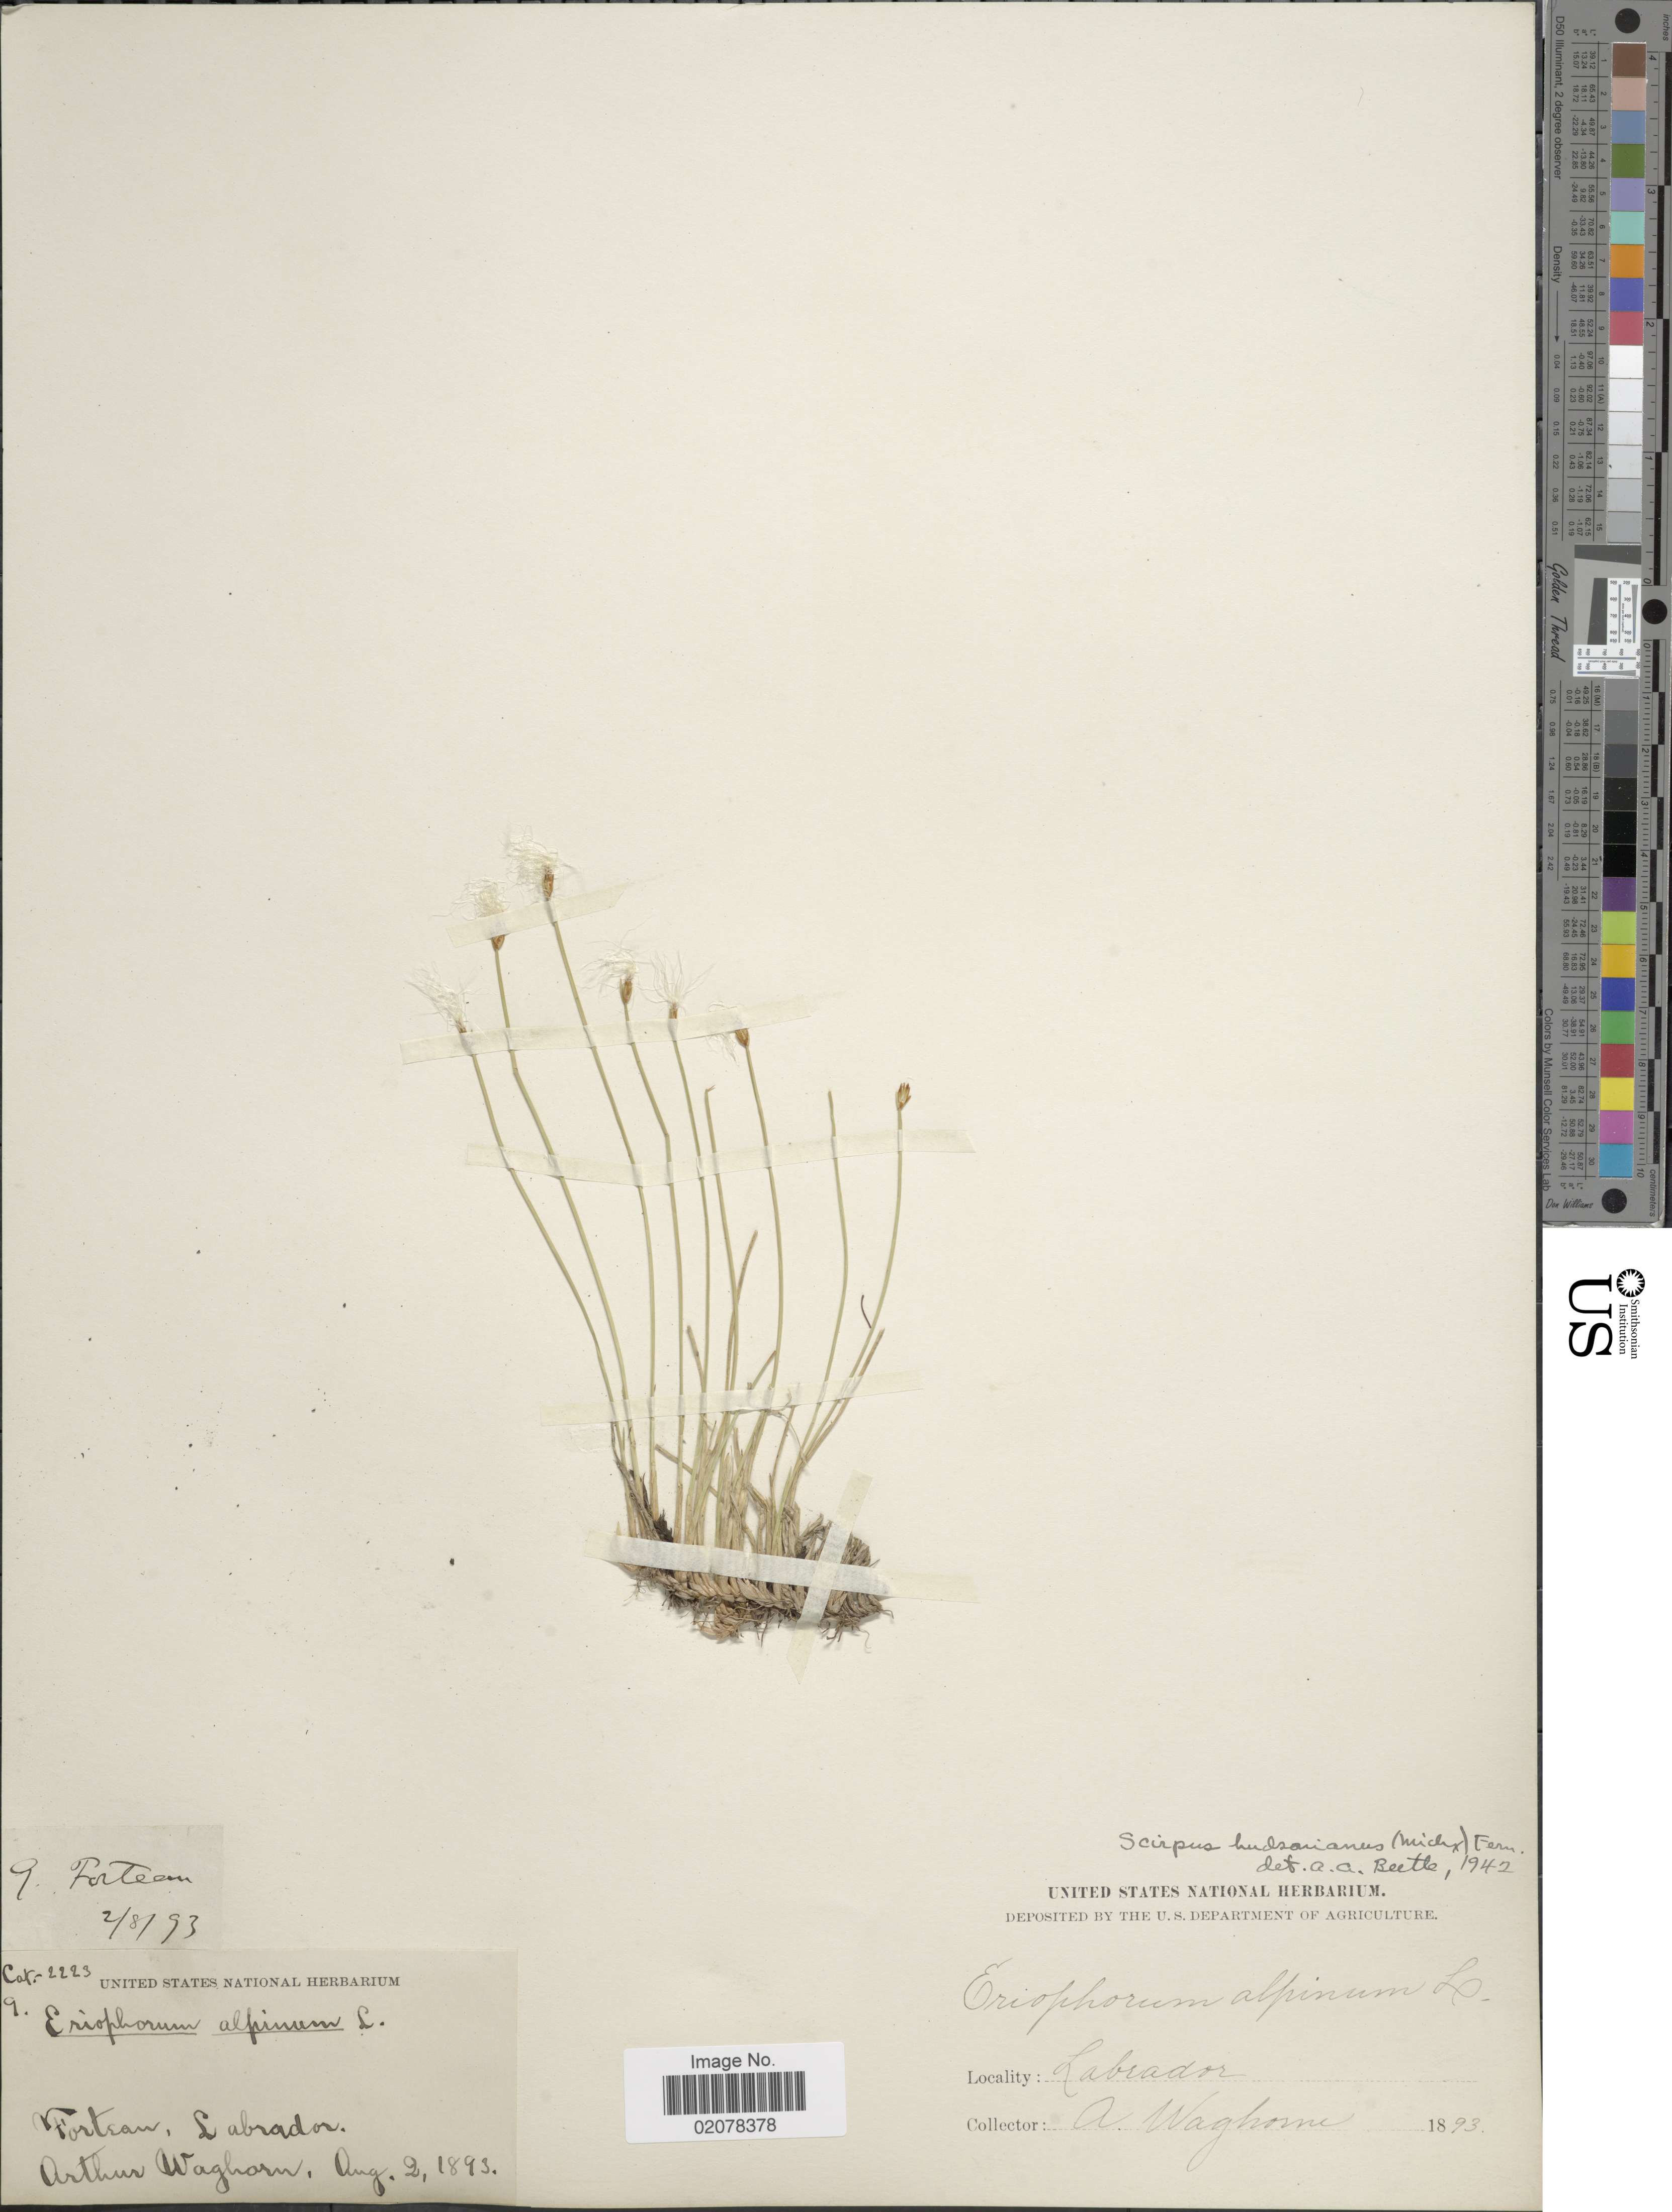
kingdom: Plantae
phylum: Tracheophyta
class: Liliopsida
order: Poales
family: Cyperaceae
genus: Trichophorum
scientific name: Trichophorum alpinum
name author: (L.) Pers.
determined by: Strong, M. T., (US), Smithsonian Institution - National Museum of Natural History (UNITED STATES)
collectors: A. Waghorne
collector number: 9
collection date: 1893-08-02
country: Canada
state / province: Newfoundland and Labrador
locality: Forteau, Labrador